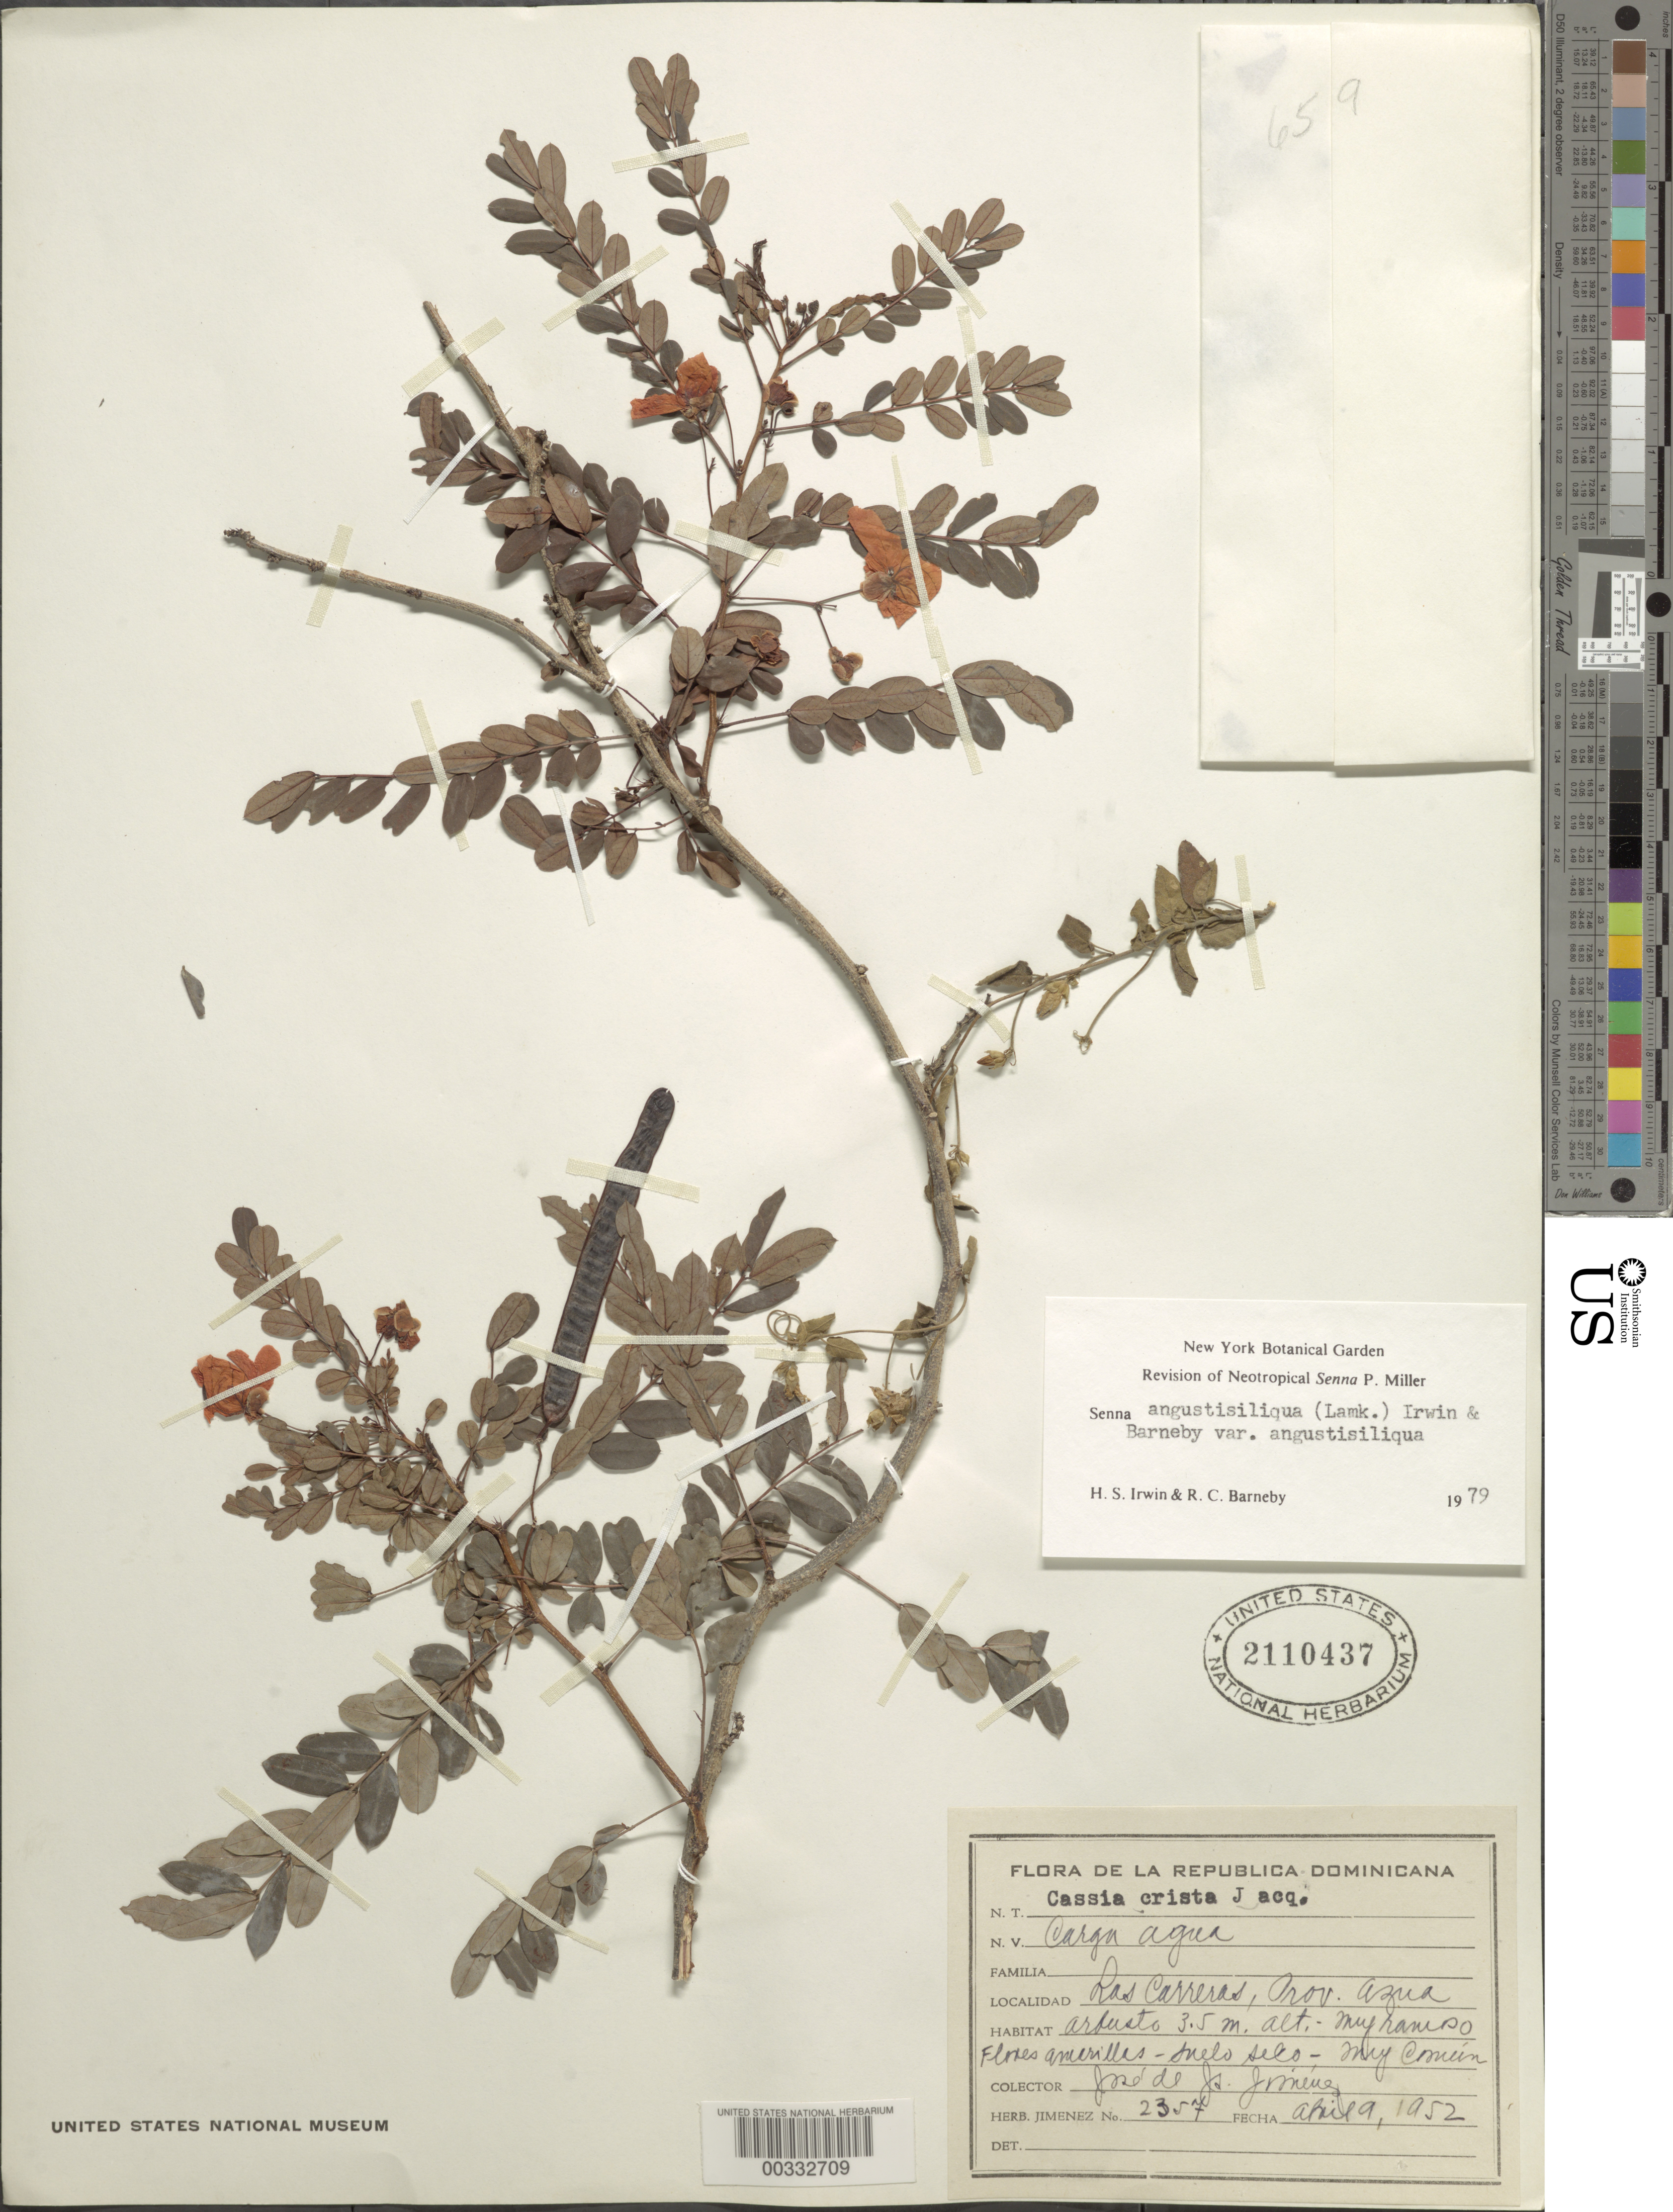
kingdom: Plantae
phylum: Tracheophyta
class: Magnoliopsida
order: Fabales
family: Fabaceae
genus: Senna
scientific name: Senna angustisiliqua var. angustisiliqua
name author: (Lam.) H.S. Irwin & Barneby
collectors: J. J. Jiménez Almonte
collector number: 2357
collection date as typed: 09 Apr 1952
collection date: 1952-04-09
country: Dominican Republic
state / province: Azua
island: Hispaniola Island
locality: Ras carreras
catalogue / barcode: US 2110437